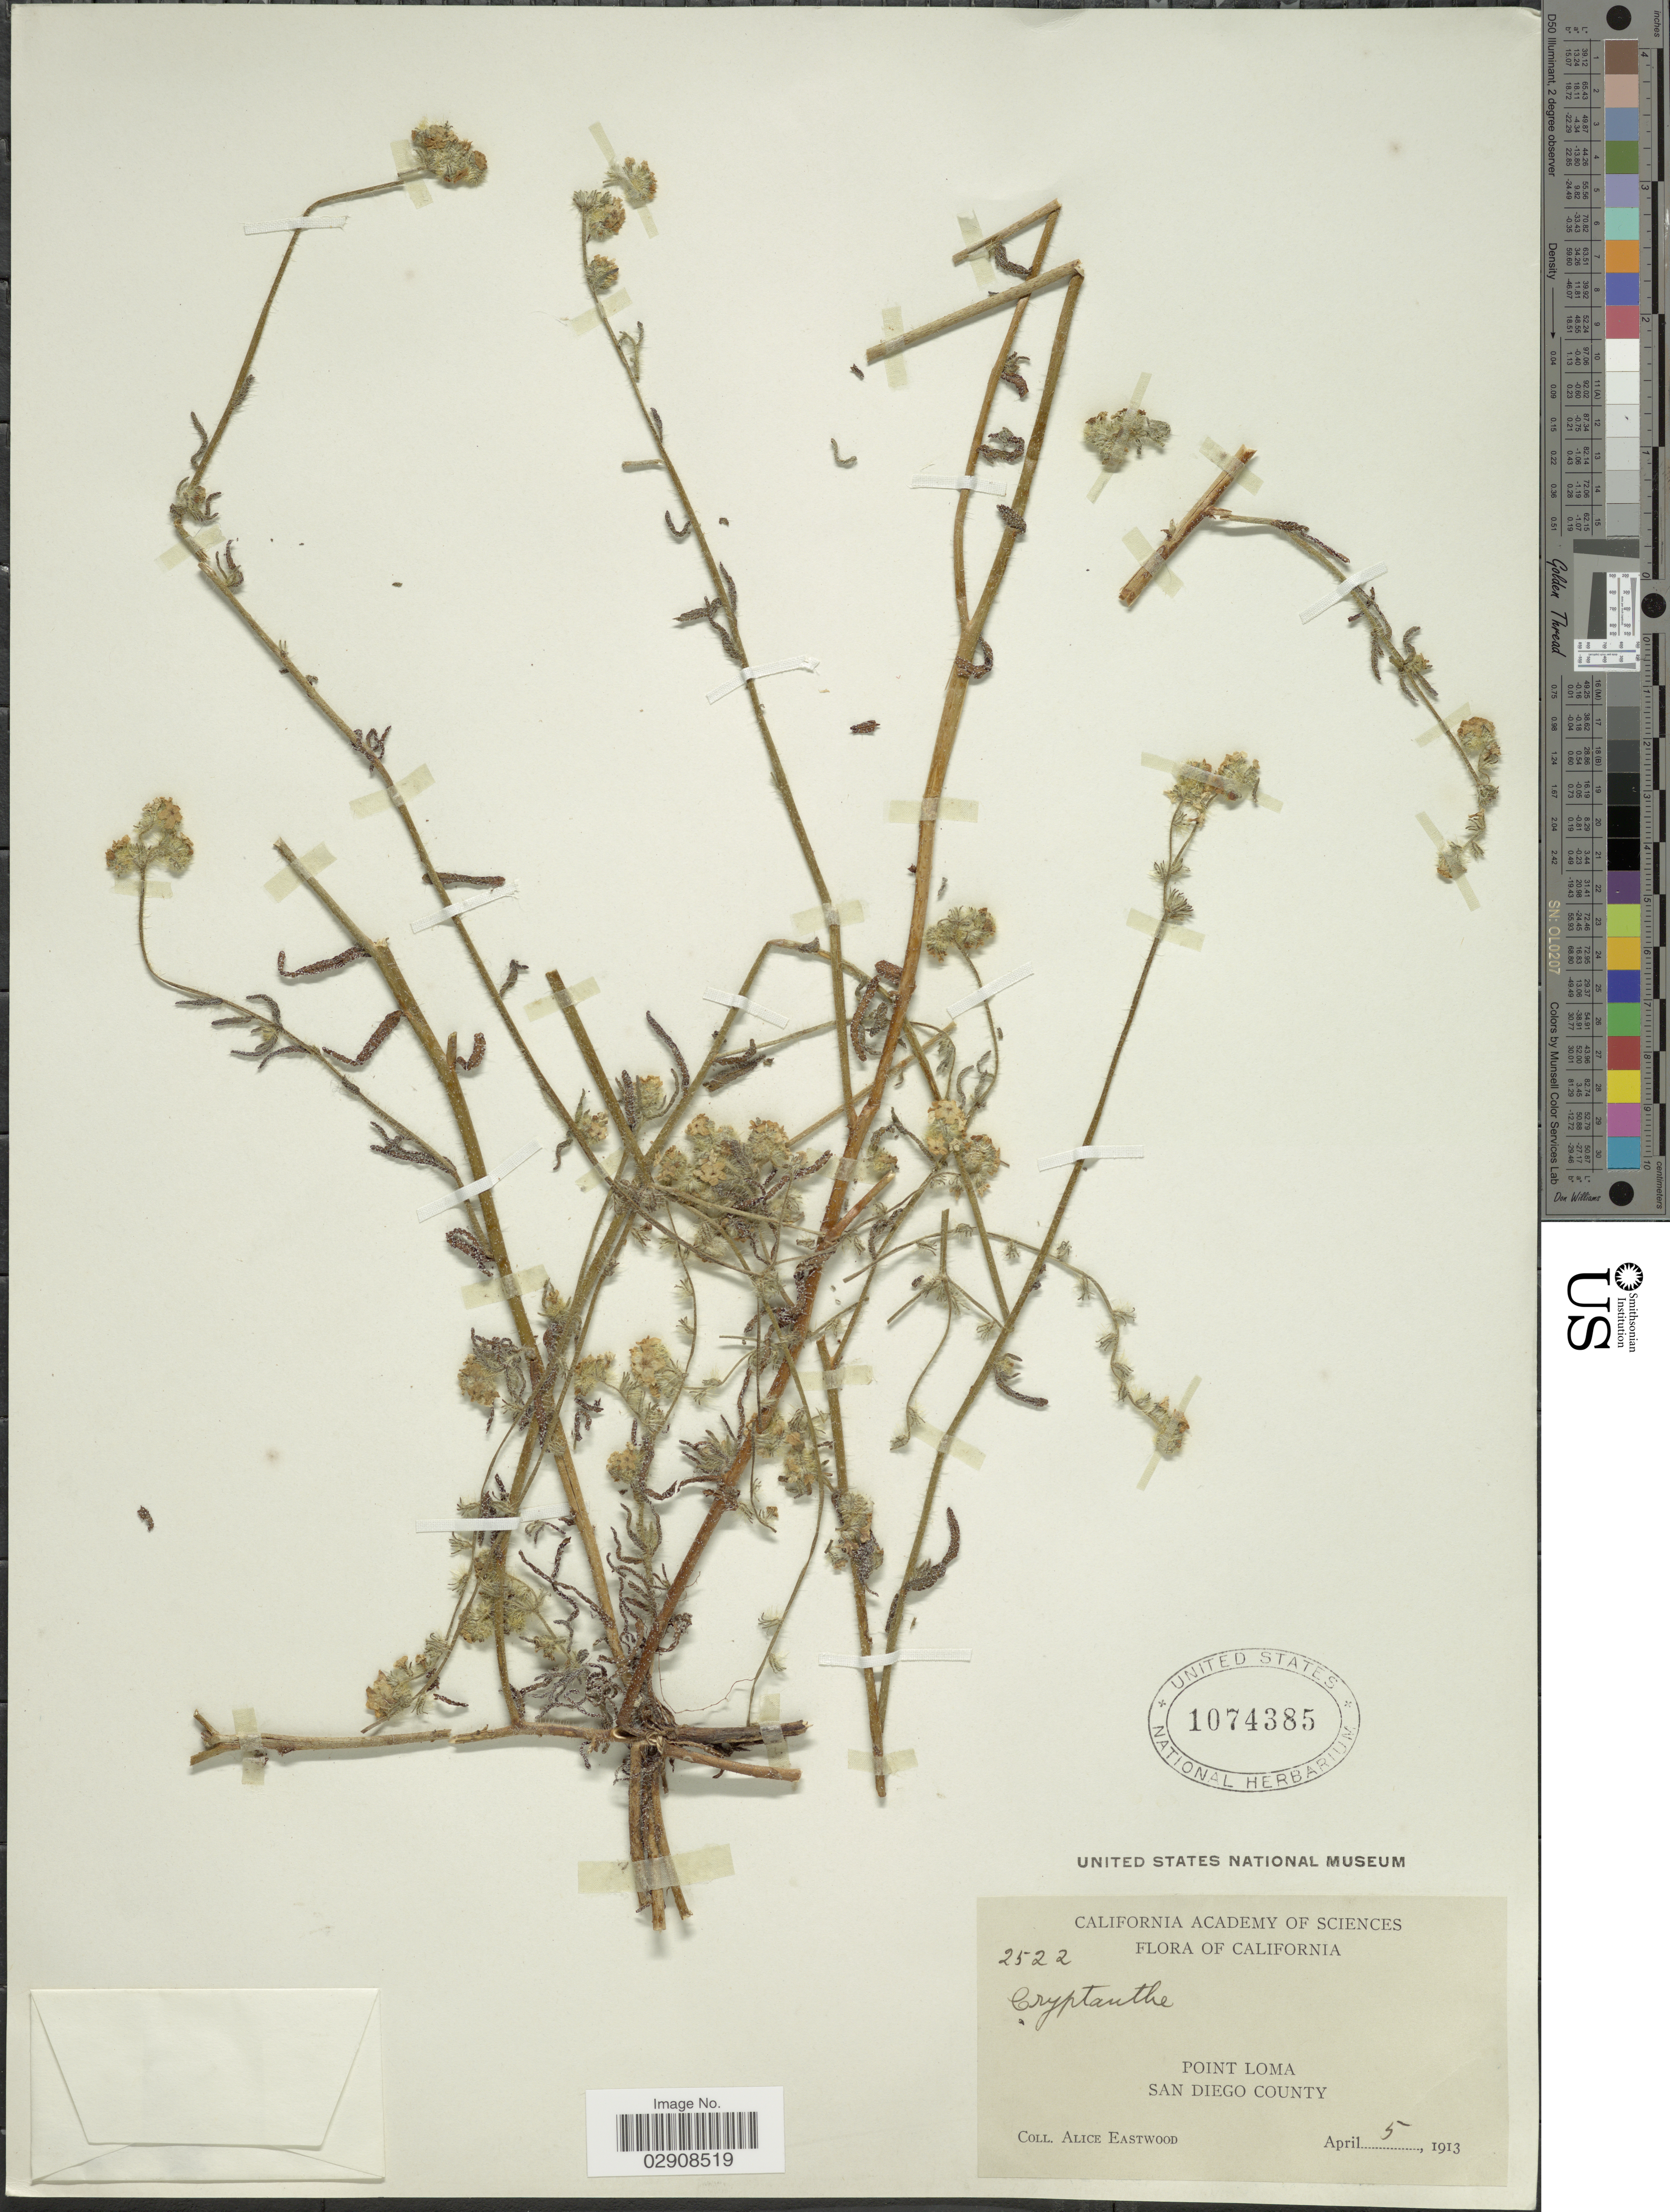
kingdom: Plantae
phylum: Tracheophyta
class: Magnoliopsida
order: Boraginales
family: Boraginaceae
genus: Cryptantha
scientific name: Cryptantha sp.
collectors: A. Eastwood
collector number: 2522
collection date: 1913-04-05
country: United States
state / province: California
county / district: San Diego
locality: Point Loma. San Diego County.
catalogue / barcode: US 1074385